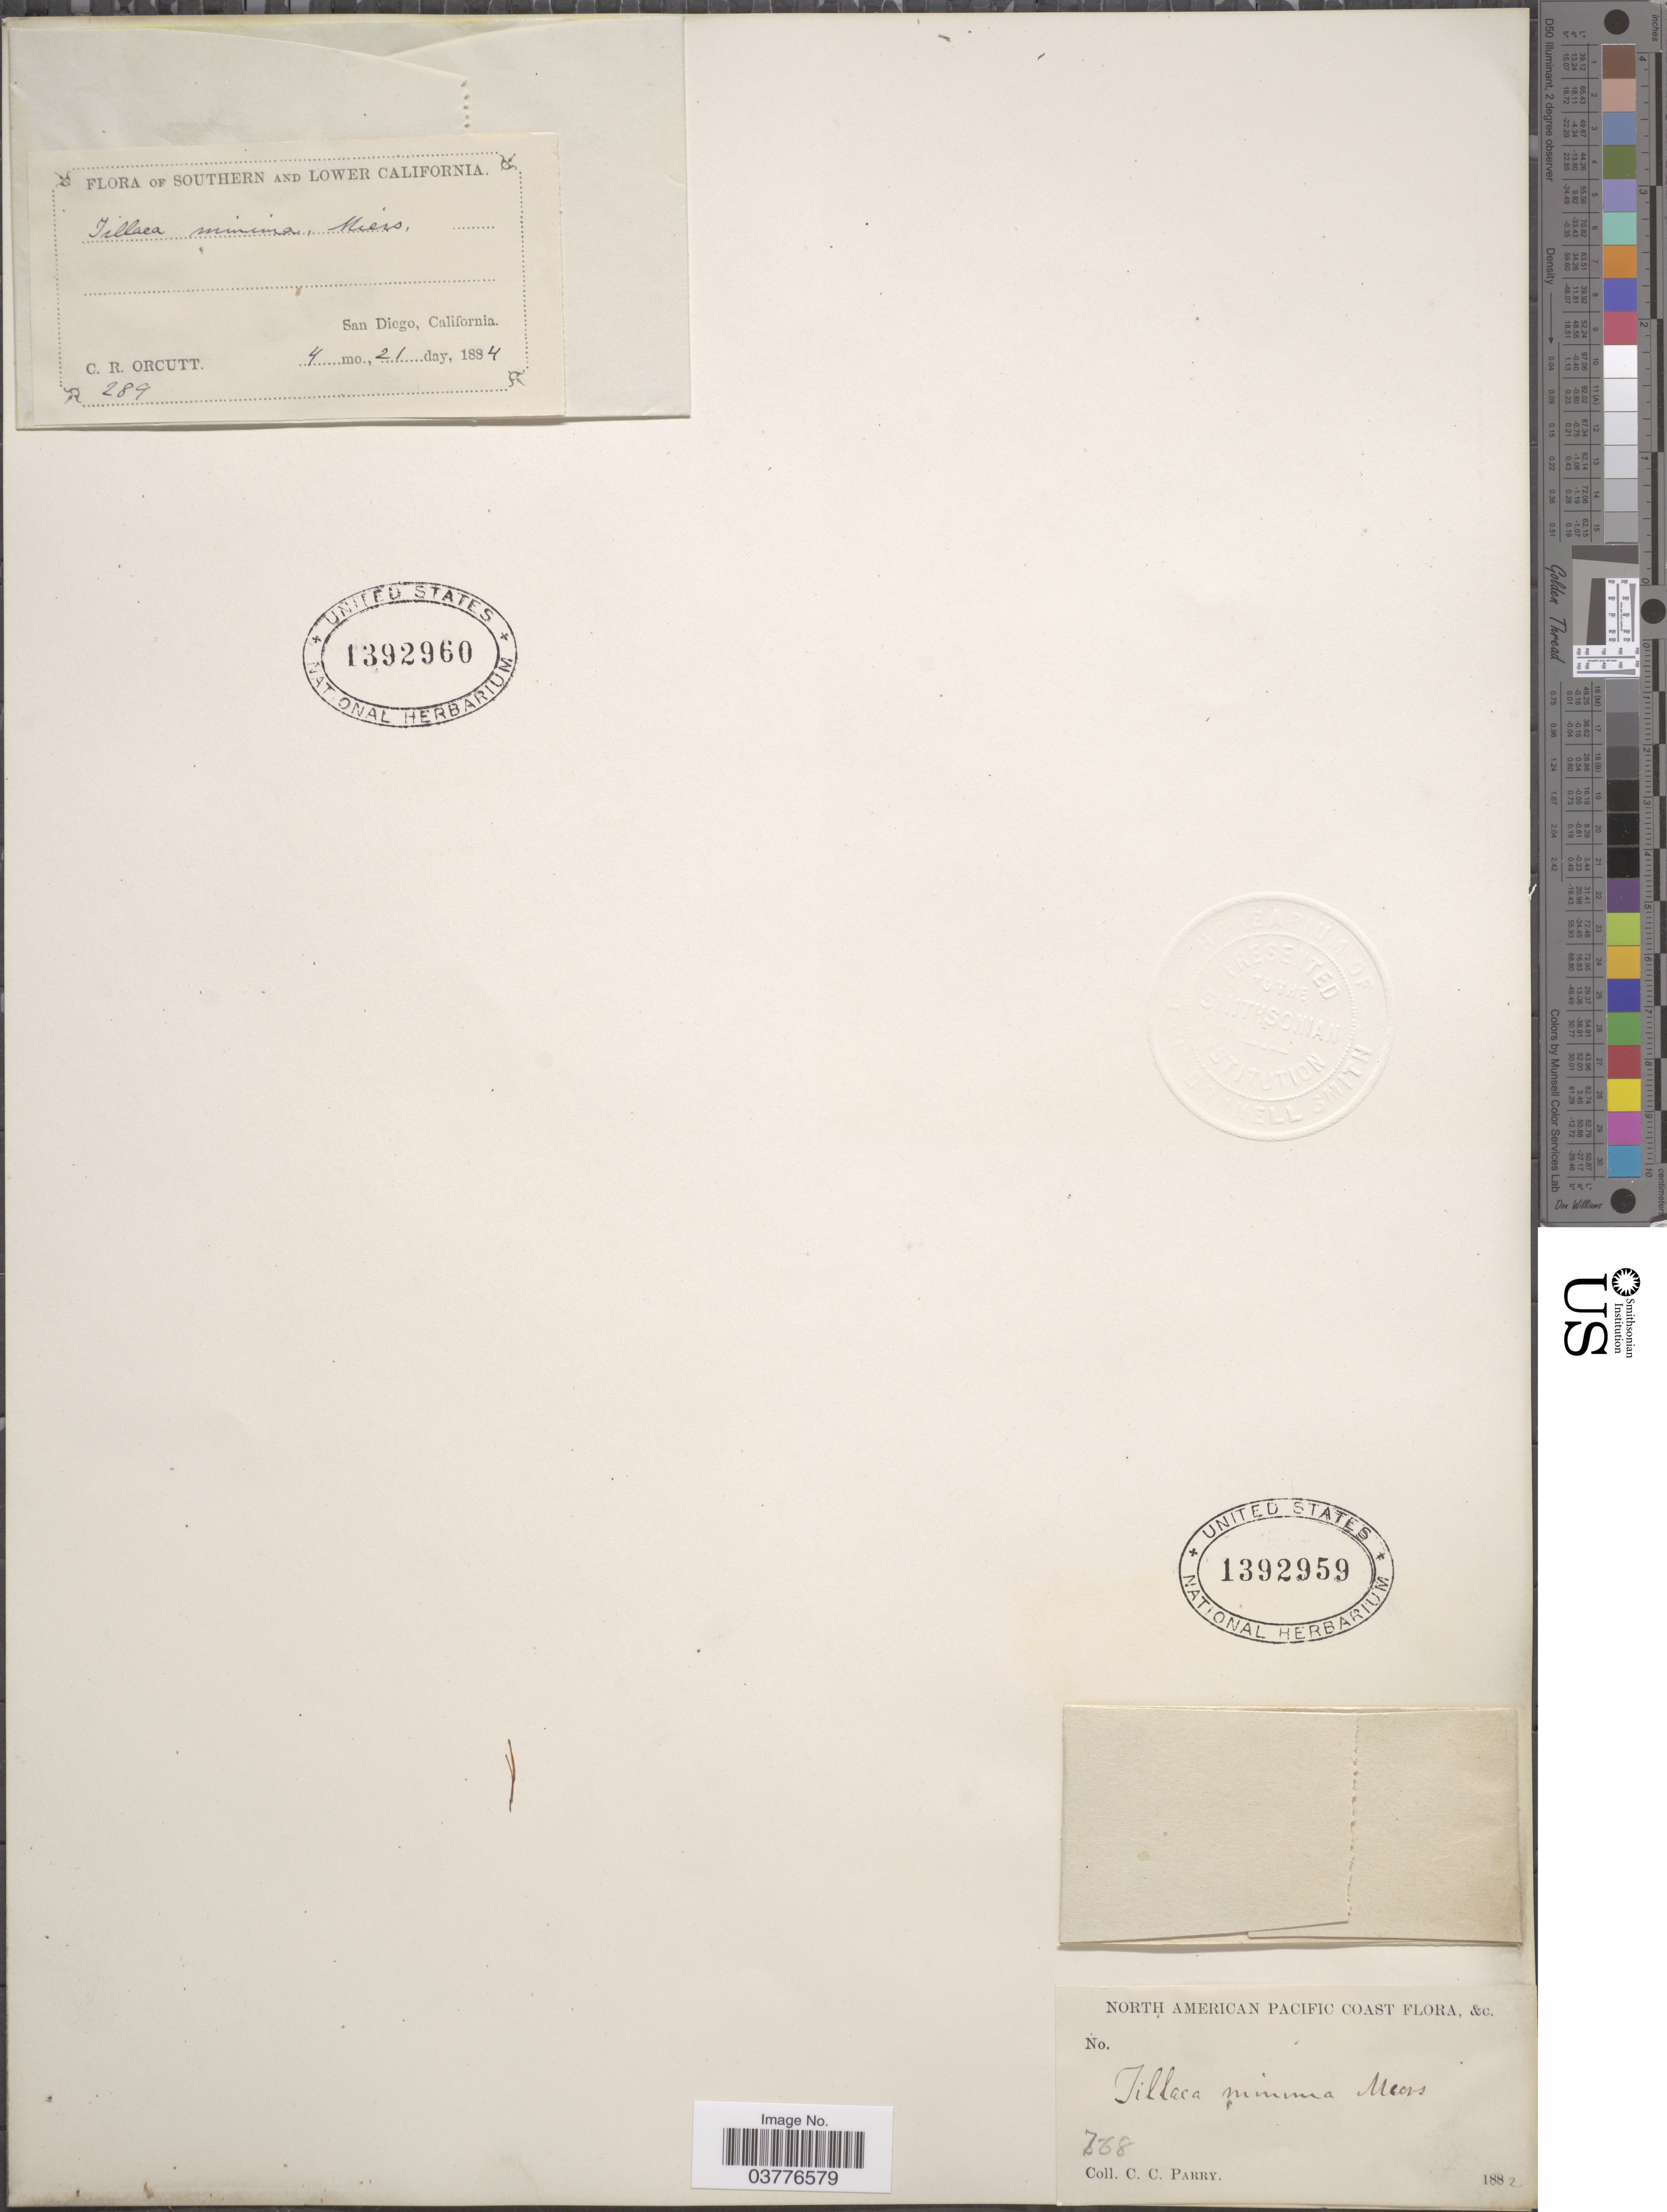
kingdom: Plantae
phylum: Tracheophyta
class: Magnoliopsida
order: Saxifragales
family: Crassulaceae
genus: Crassula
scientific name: Crassula connata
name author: (Ruiz & Pav.) A. Berger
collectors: C. C. Parry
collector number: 768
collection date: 1882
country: United States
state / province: California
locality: Pacific Coast.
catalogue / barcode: US 1392959-2